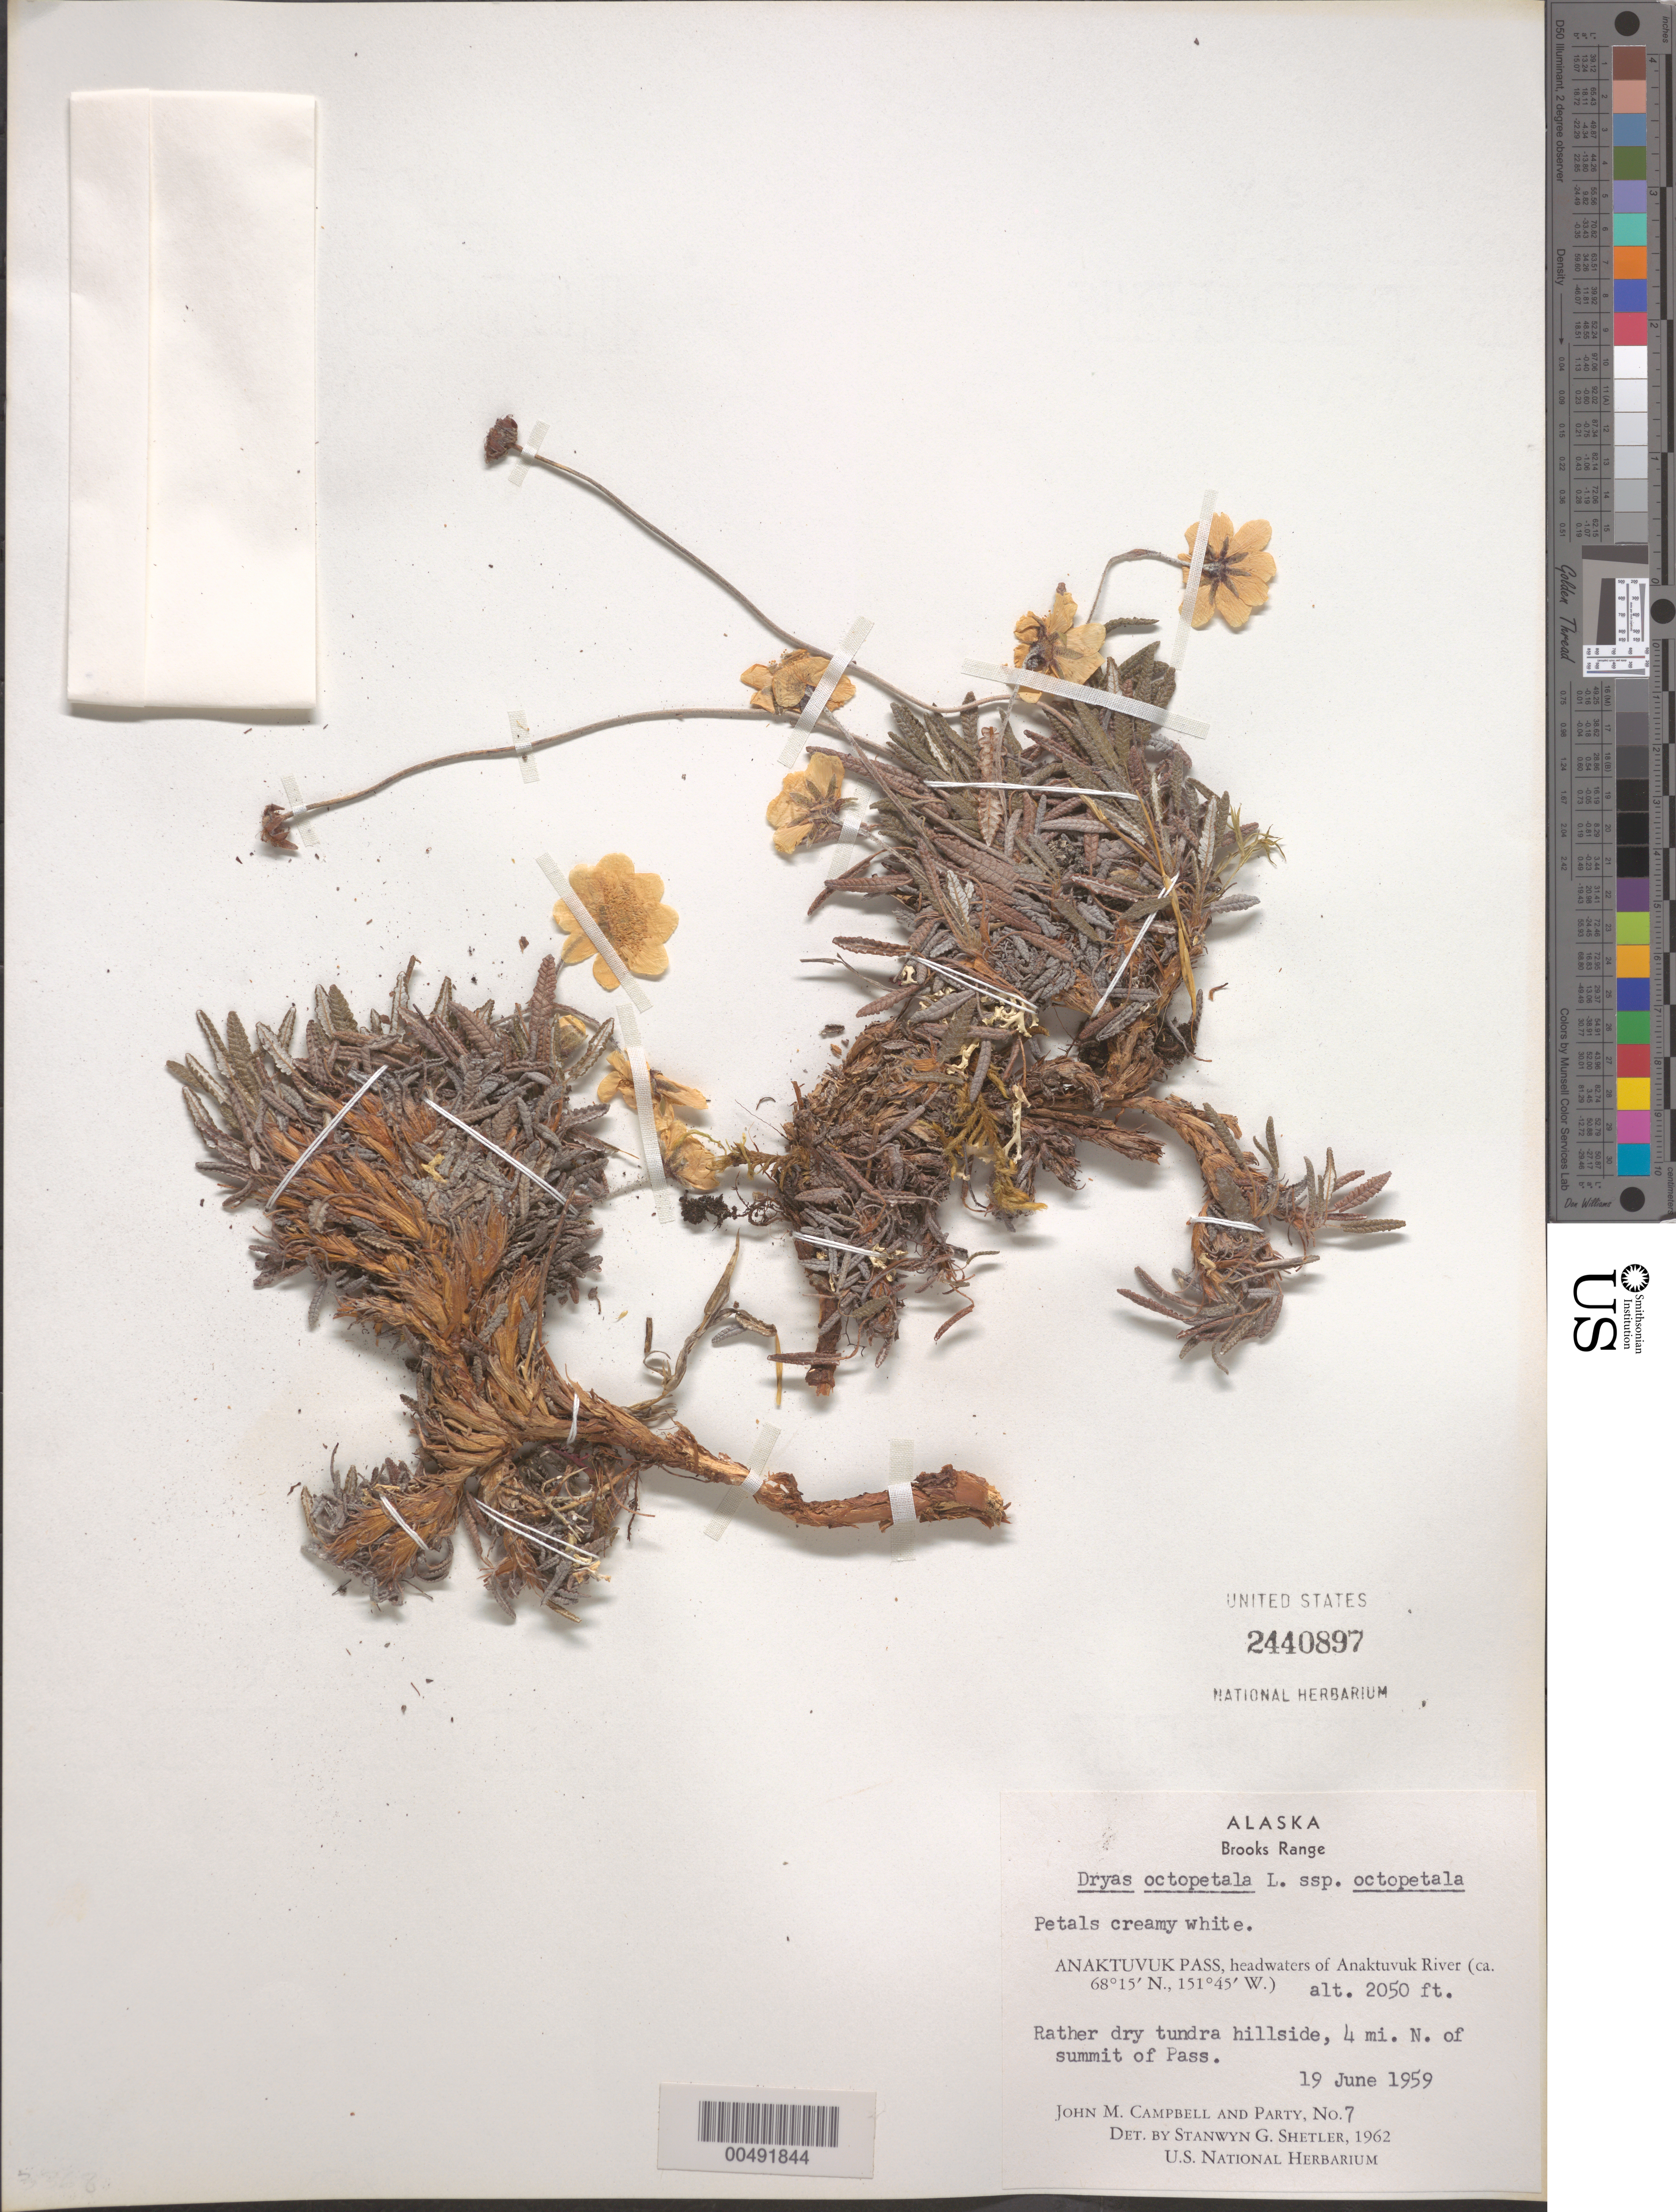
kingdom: Plantae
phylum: Tracheophyta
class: Magnoliopsida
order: Rosales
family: Rosaceae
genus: Dryas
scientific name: Dryas octopetala subsp. octopetala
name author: L.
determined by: Shetler, Stanwyn G., (US), NMNH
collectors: J. M. Campbell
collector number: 07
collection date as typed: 19 Jun 1959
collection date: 1959-06-19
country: United States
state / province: Alaska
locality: Brooks Range, 4 mi. N of summit of Anaktuvuk Pass, headwaters of Anaktuvuk River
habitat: rather dry tundra hillside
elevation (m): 625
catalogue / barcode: US 2440897